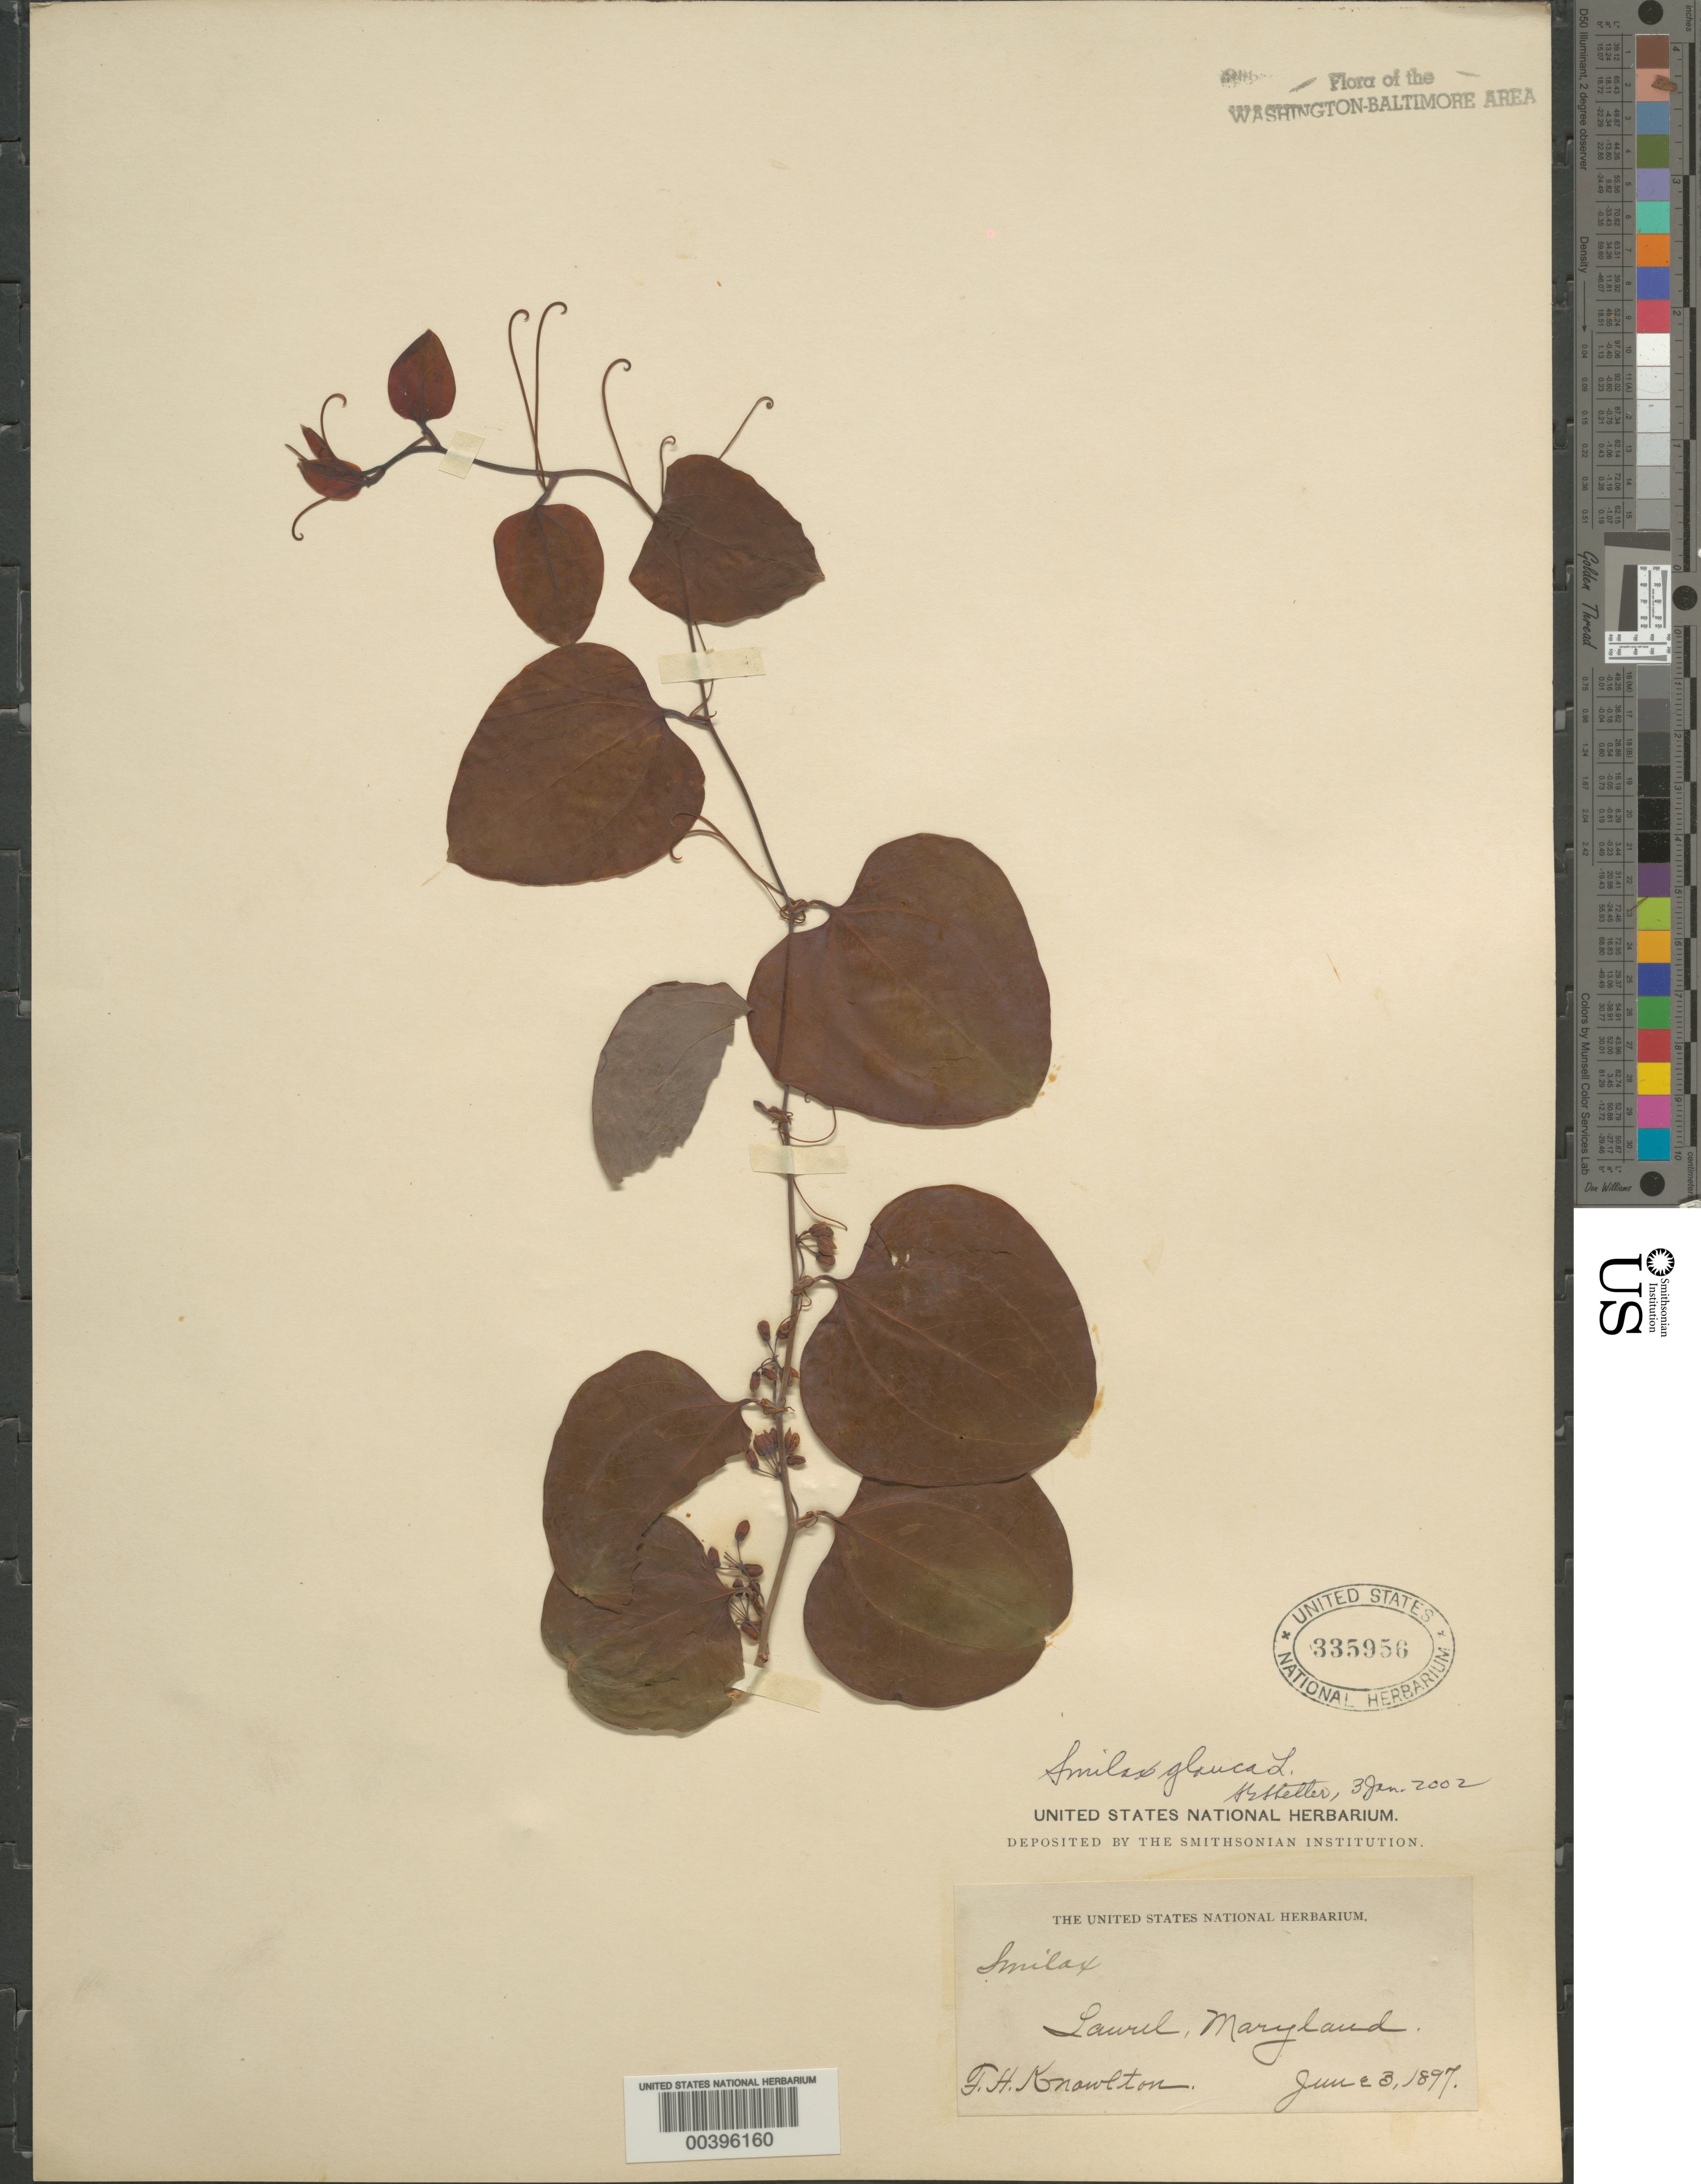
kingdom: Plantae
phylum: Tracheophyta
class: Liliopsida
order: Liliales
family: Smilacaceae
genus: Smilax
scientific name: Smilax glauca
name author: Walter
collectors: F. H. Knowlton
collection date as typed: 03 Jun 1897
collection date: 1897-06-03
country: United States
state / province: Maryland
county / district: Prince George's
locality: Laurel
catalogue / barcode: US 335956